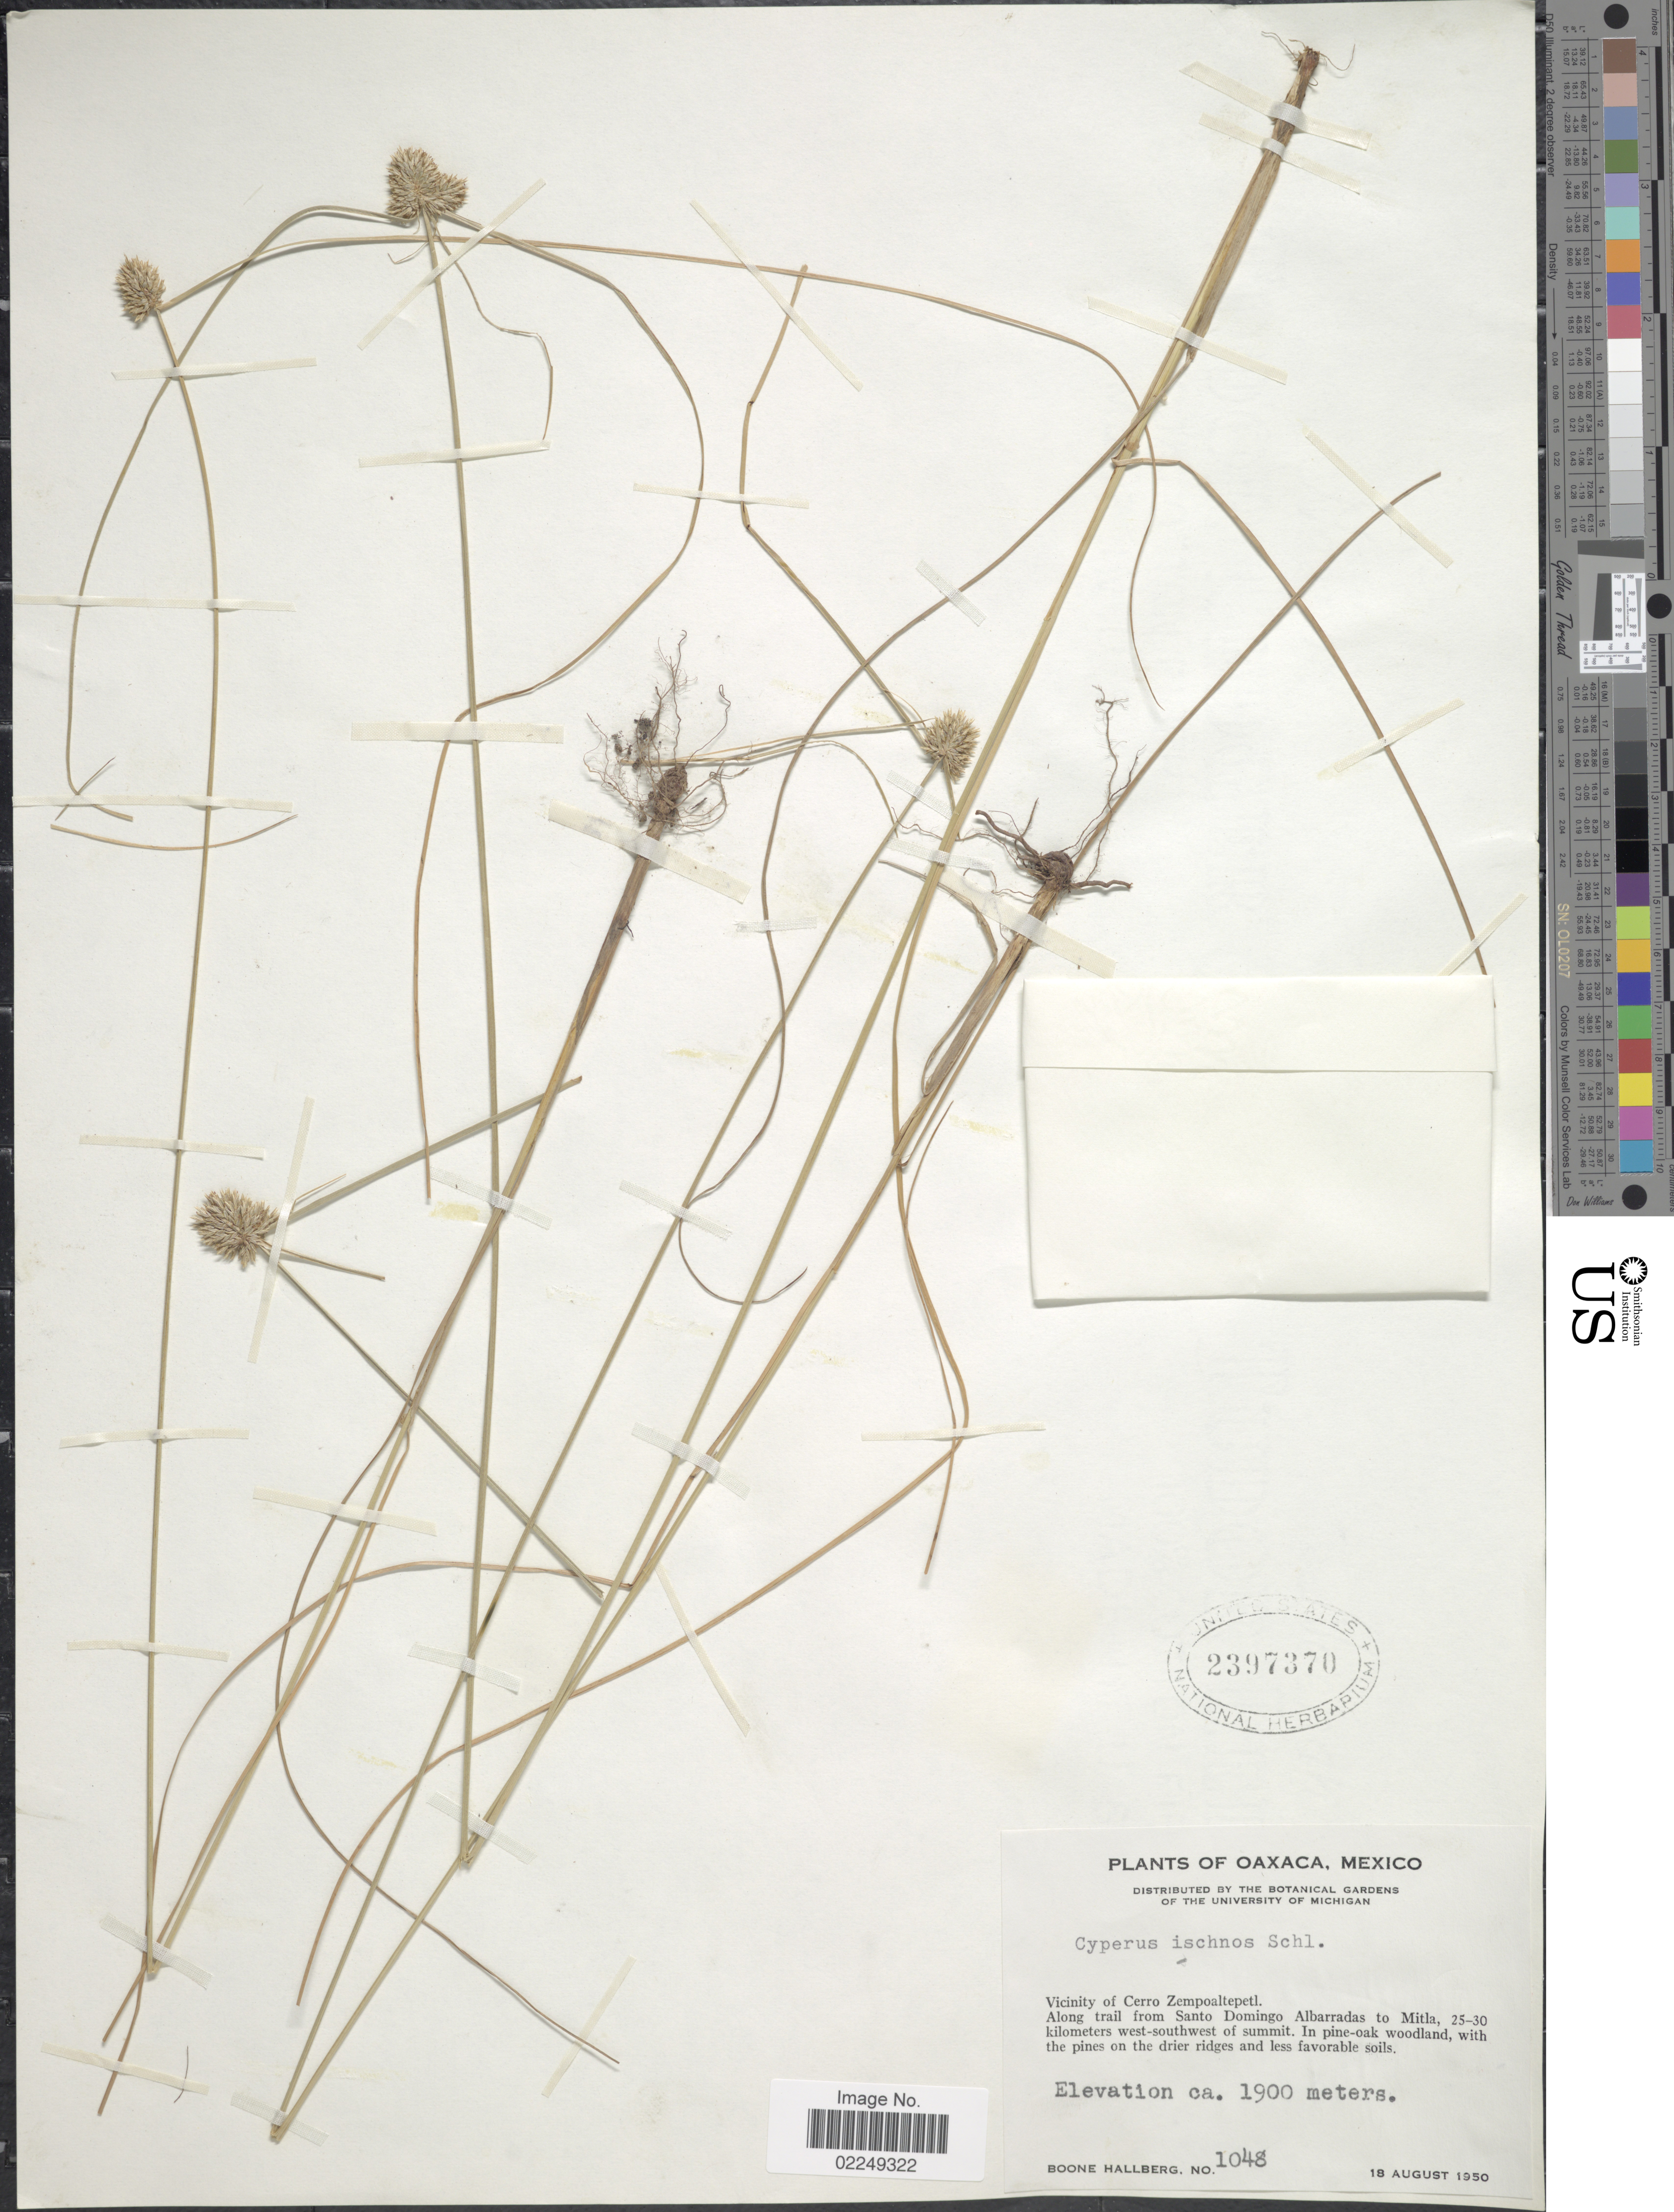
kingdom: Plantae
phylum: Tracheophyta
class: Liliopsida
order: Poales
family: Cyperaceae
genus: Cyperus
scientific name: Cyperus ischnos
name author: Schltdl.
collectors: B. Hallberg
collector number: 1048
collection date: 1950-08-18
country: Mexico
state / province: Oaxaca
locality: Oaxaca, Mexico, Vicinity of Cerro Zempoaltepetl, Along trail from Santo Domingo Albarradas to Mitla, 25-30 kilometers west-southwest of summit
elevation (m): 1900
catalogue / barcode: US 2397370